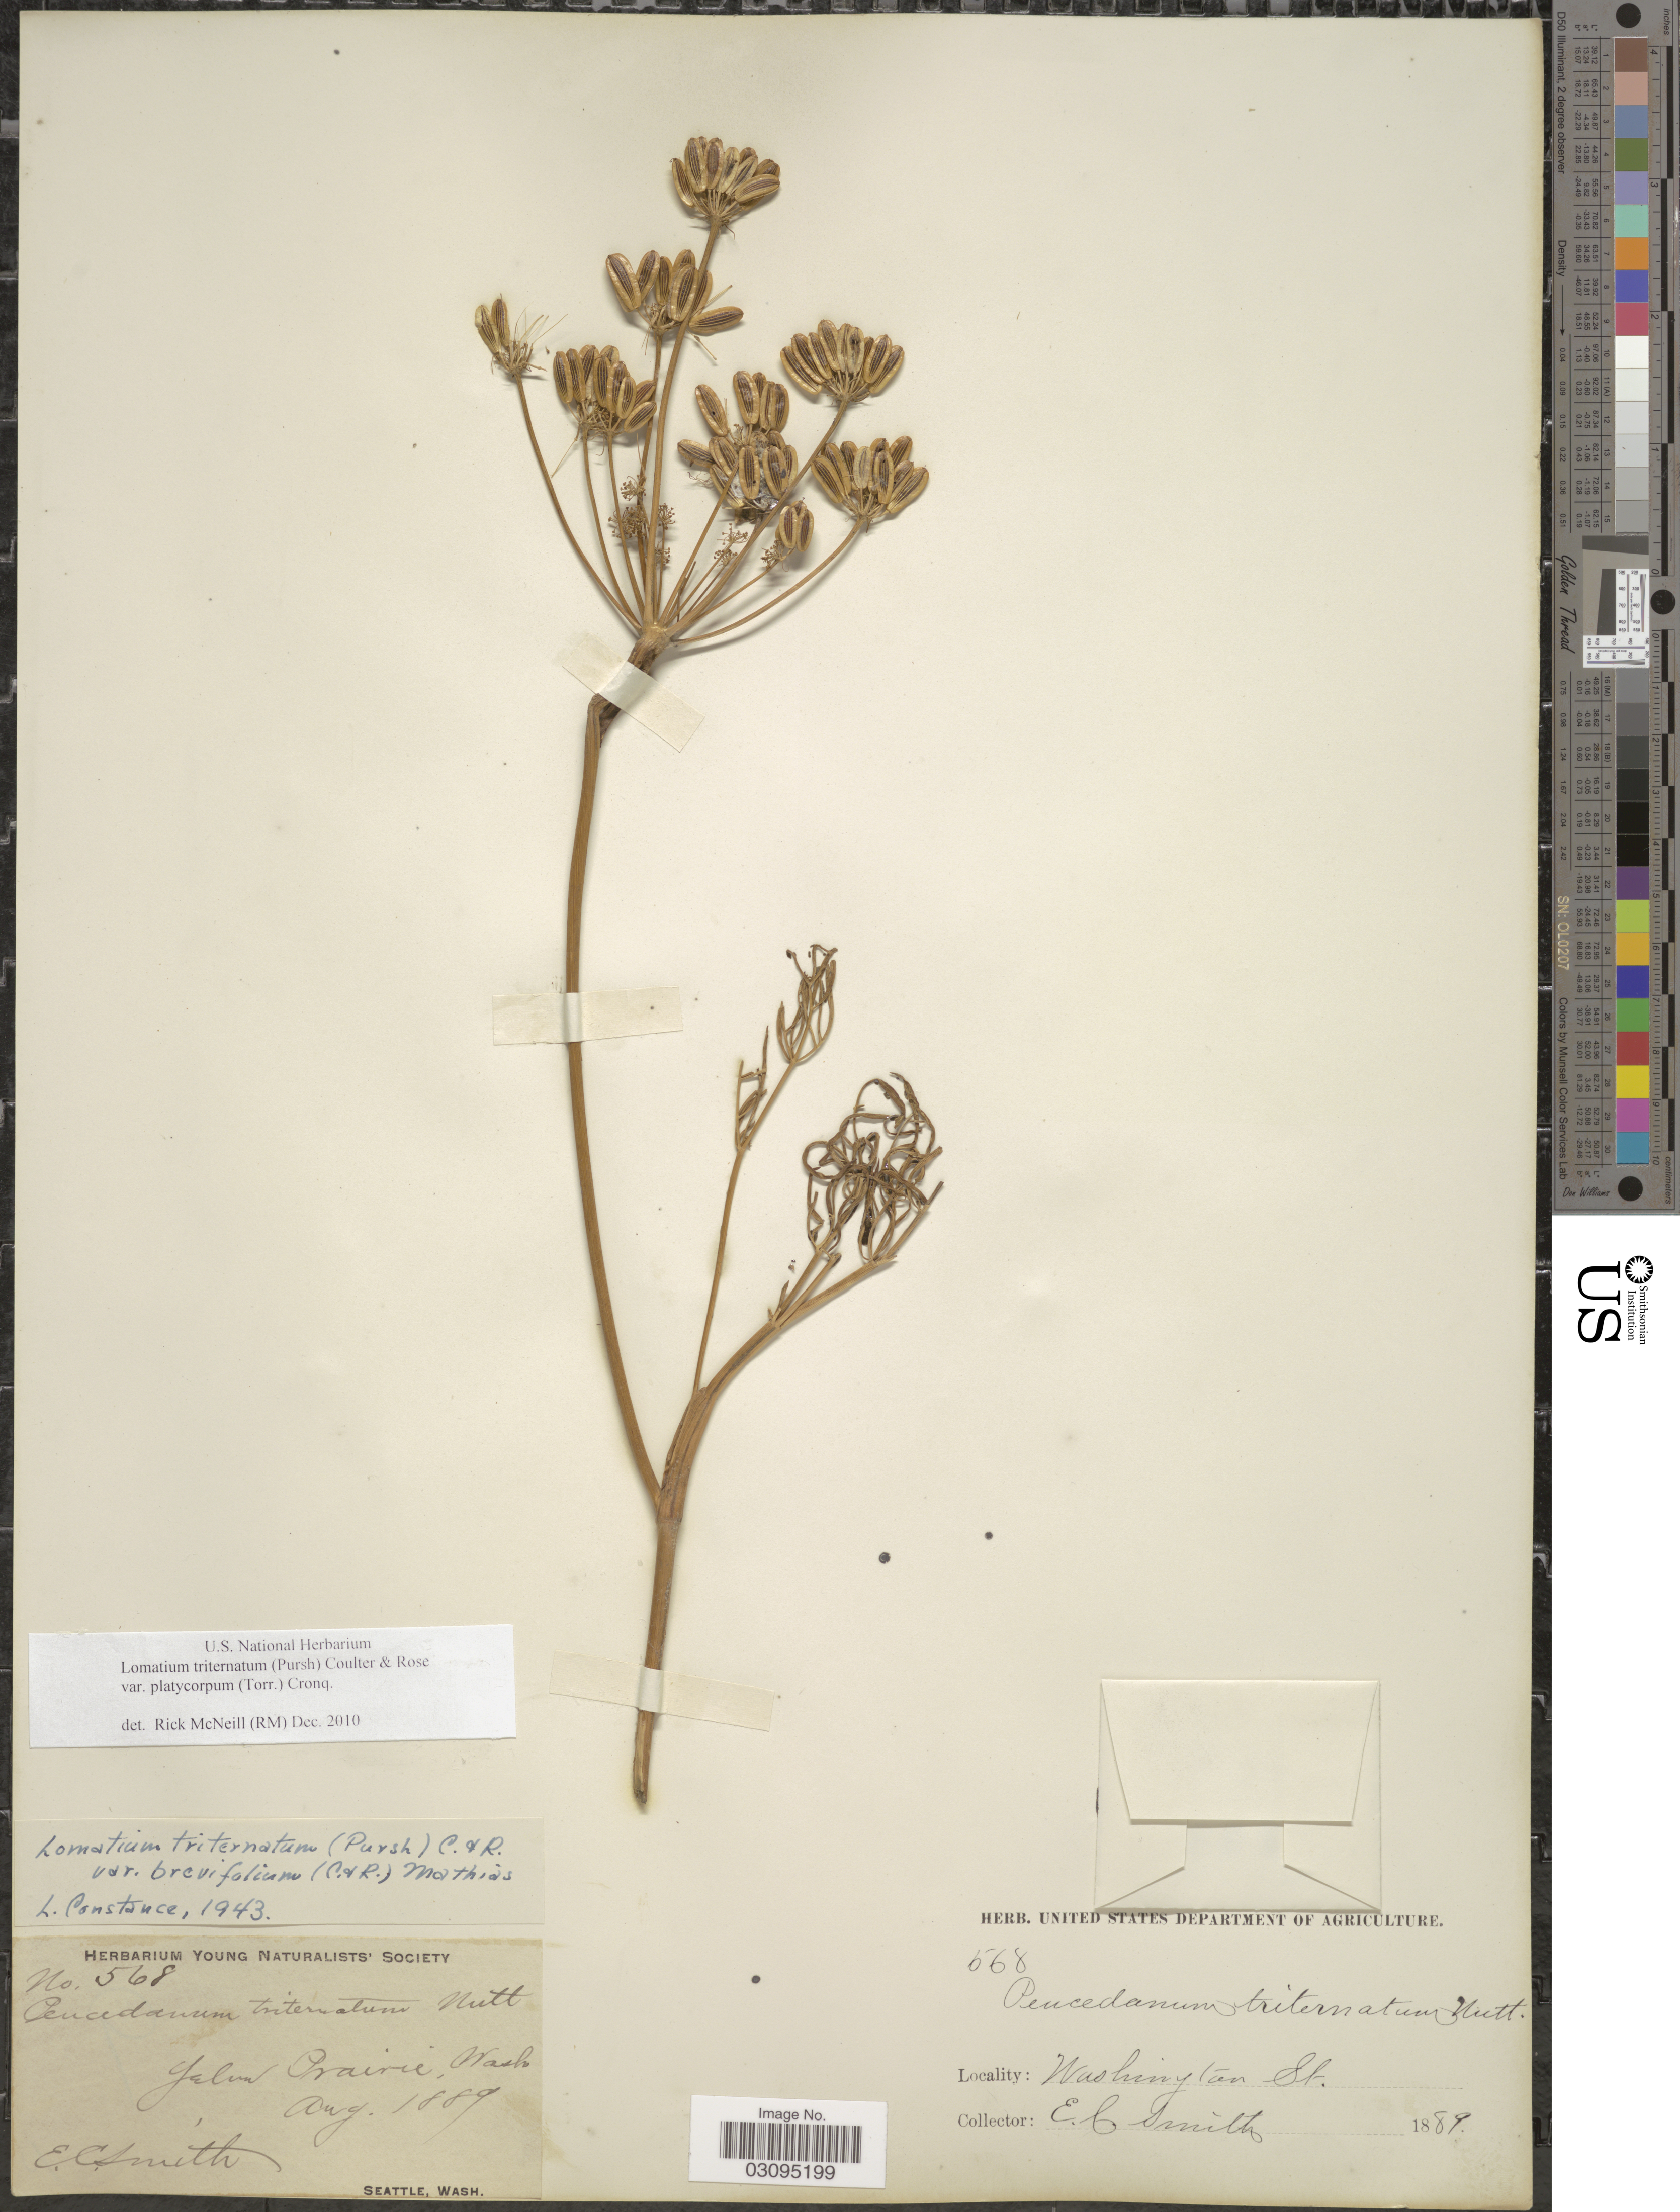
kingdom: Plantae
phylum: Tracheophyta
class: Magnoliopsida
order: Apiales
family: Apiaceae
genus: Lomatium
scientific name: Lomatium triternatum var. platycarpum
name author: (Torr.) B. Boivin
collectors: E. Smith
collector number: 568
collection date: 1889-08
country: United States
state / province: Washington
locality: Yelm Prairie.